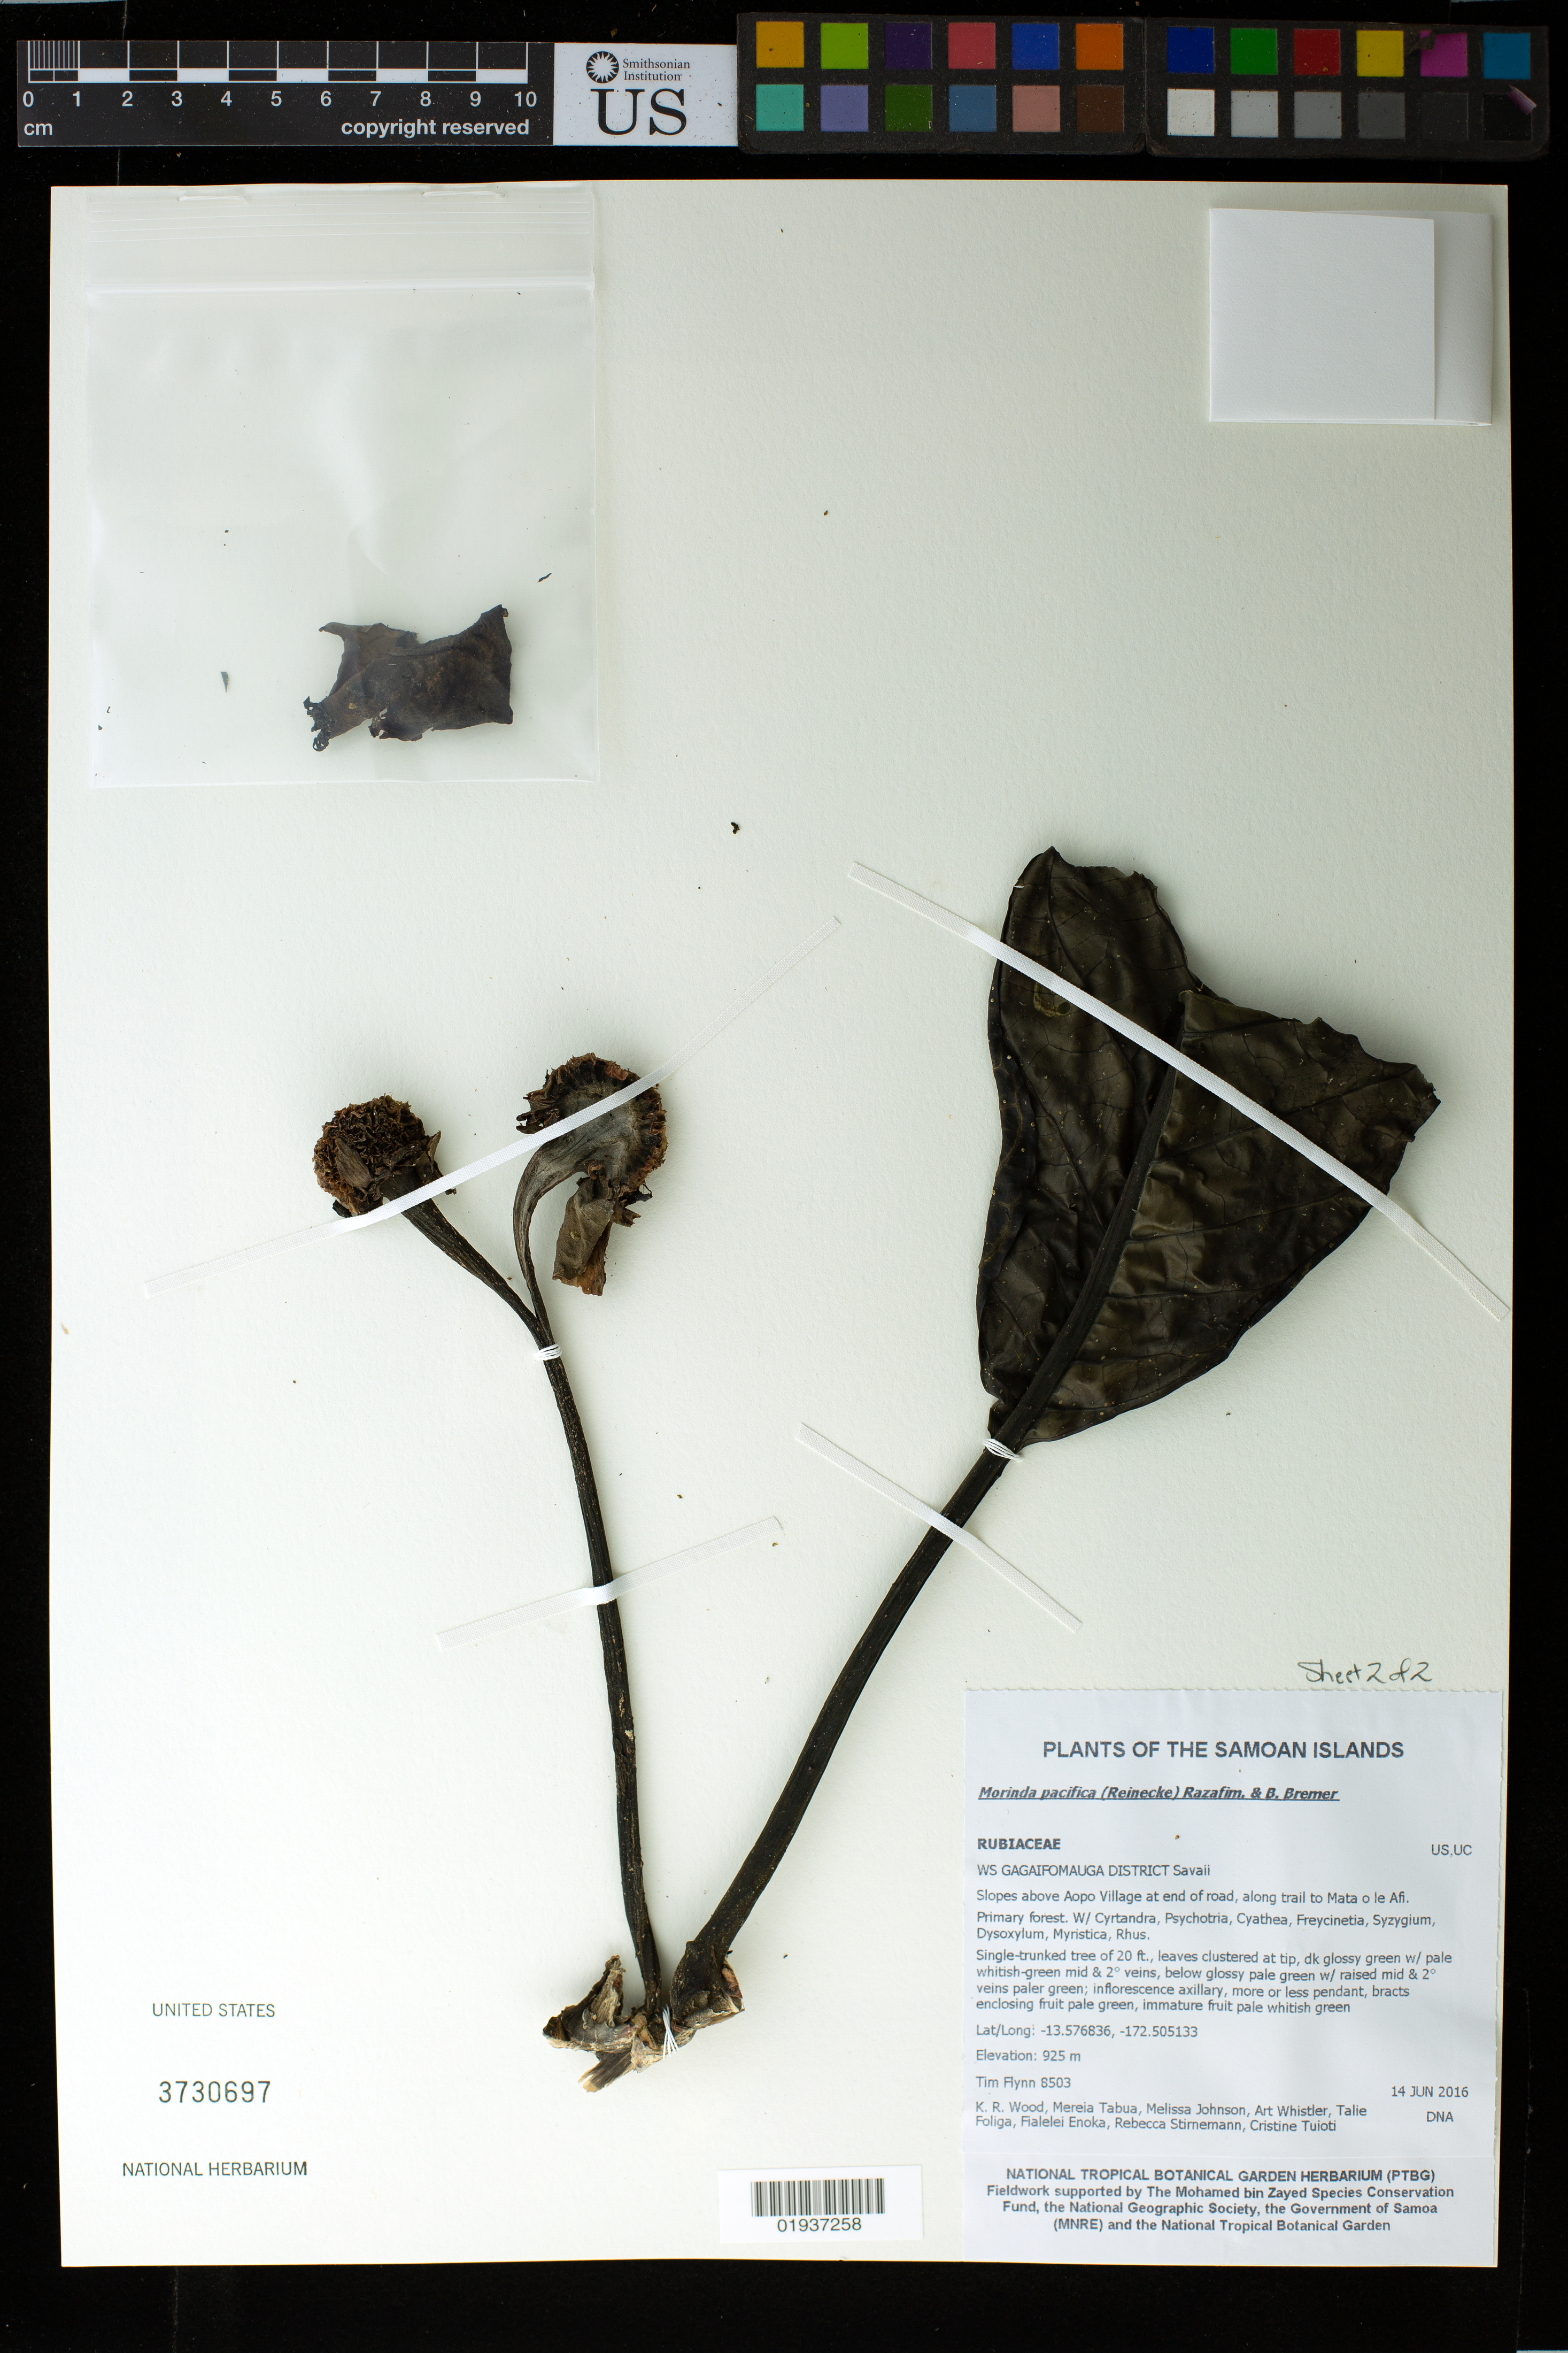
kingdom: Plantae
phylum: Tracheophyta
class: Magnoliopsida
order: Gentianales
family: Rubiaceae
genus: Morinda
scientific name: Morinda pacifica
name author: Razafim. & B. Bremer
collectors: K. R. Wood, T. W. Flynn, M. Tabua, M. Johnson, A. Whistler, T. Foliga, F. Enoka & R. Stirnemann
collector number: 8503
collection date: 2016-06-14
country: Samoa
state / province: Gagaifomauga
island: Savai'i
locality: Savaii, Slopes above Aopo Village at the end of road, along trail to Mata o le Afi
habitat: Primary forest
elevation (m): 925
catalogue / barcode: US 3730697